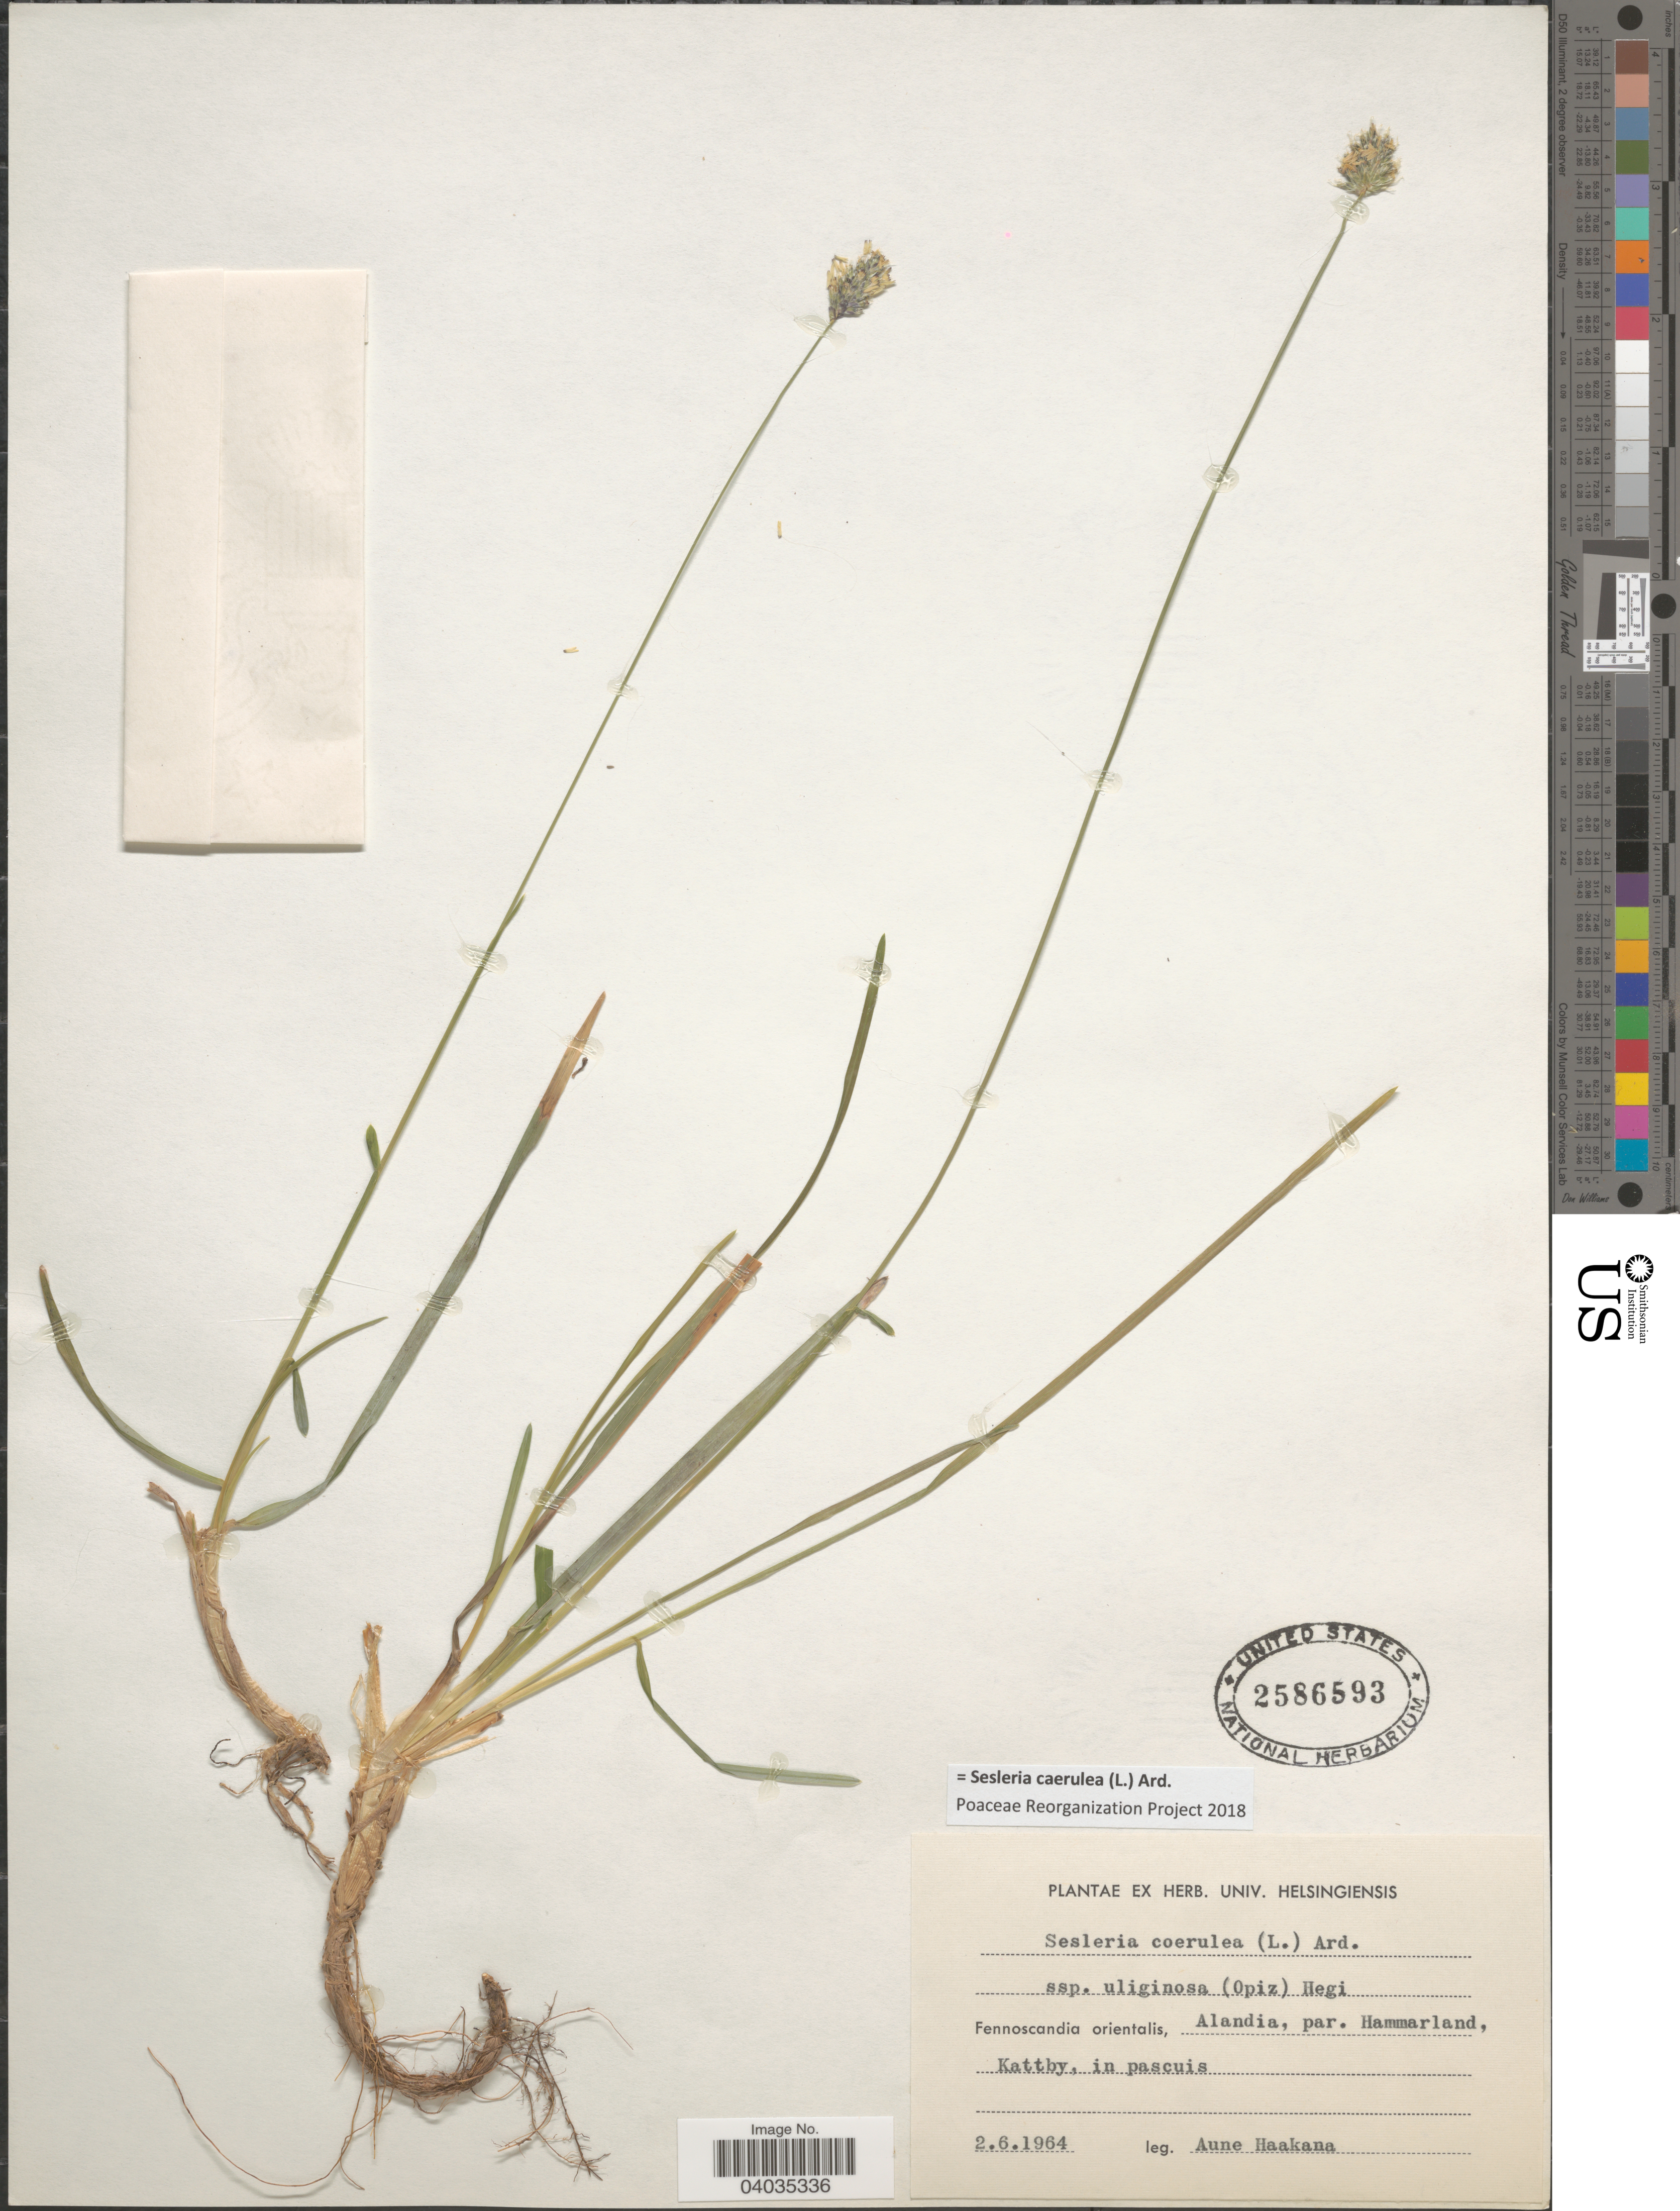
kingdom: Plantae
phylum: Tracheophyta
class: Liliopsida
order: Poales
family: Poaceae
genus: Sesleria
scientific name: Sesleria caerulea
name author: (L.) Ard.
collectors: A. Haakana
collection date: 1964-06-02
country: Finland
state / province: Ahvenanmaa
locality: Fennoscandia orientalis, Alandia, par. Hammarland, Kattby, in pascuis.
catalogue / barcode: US 2586593